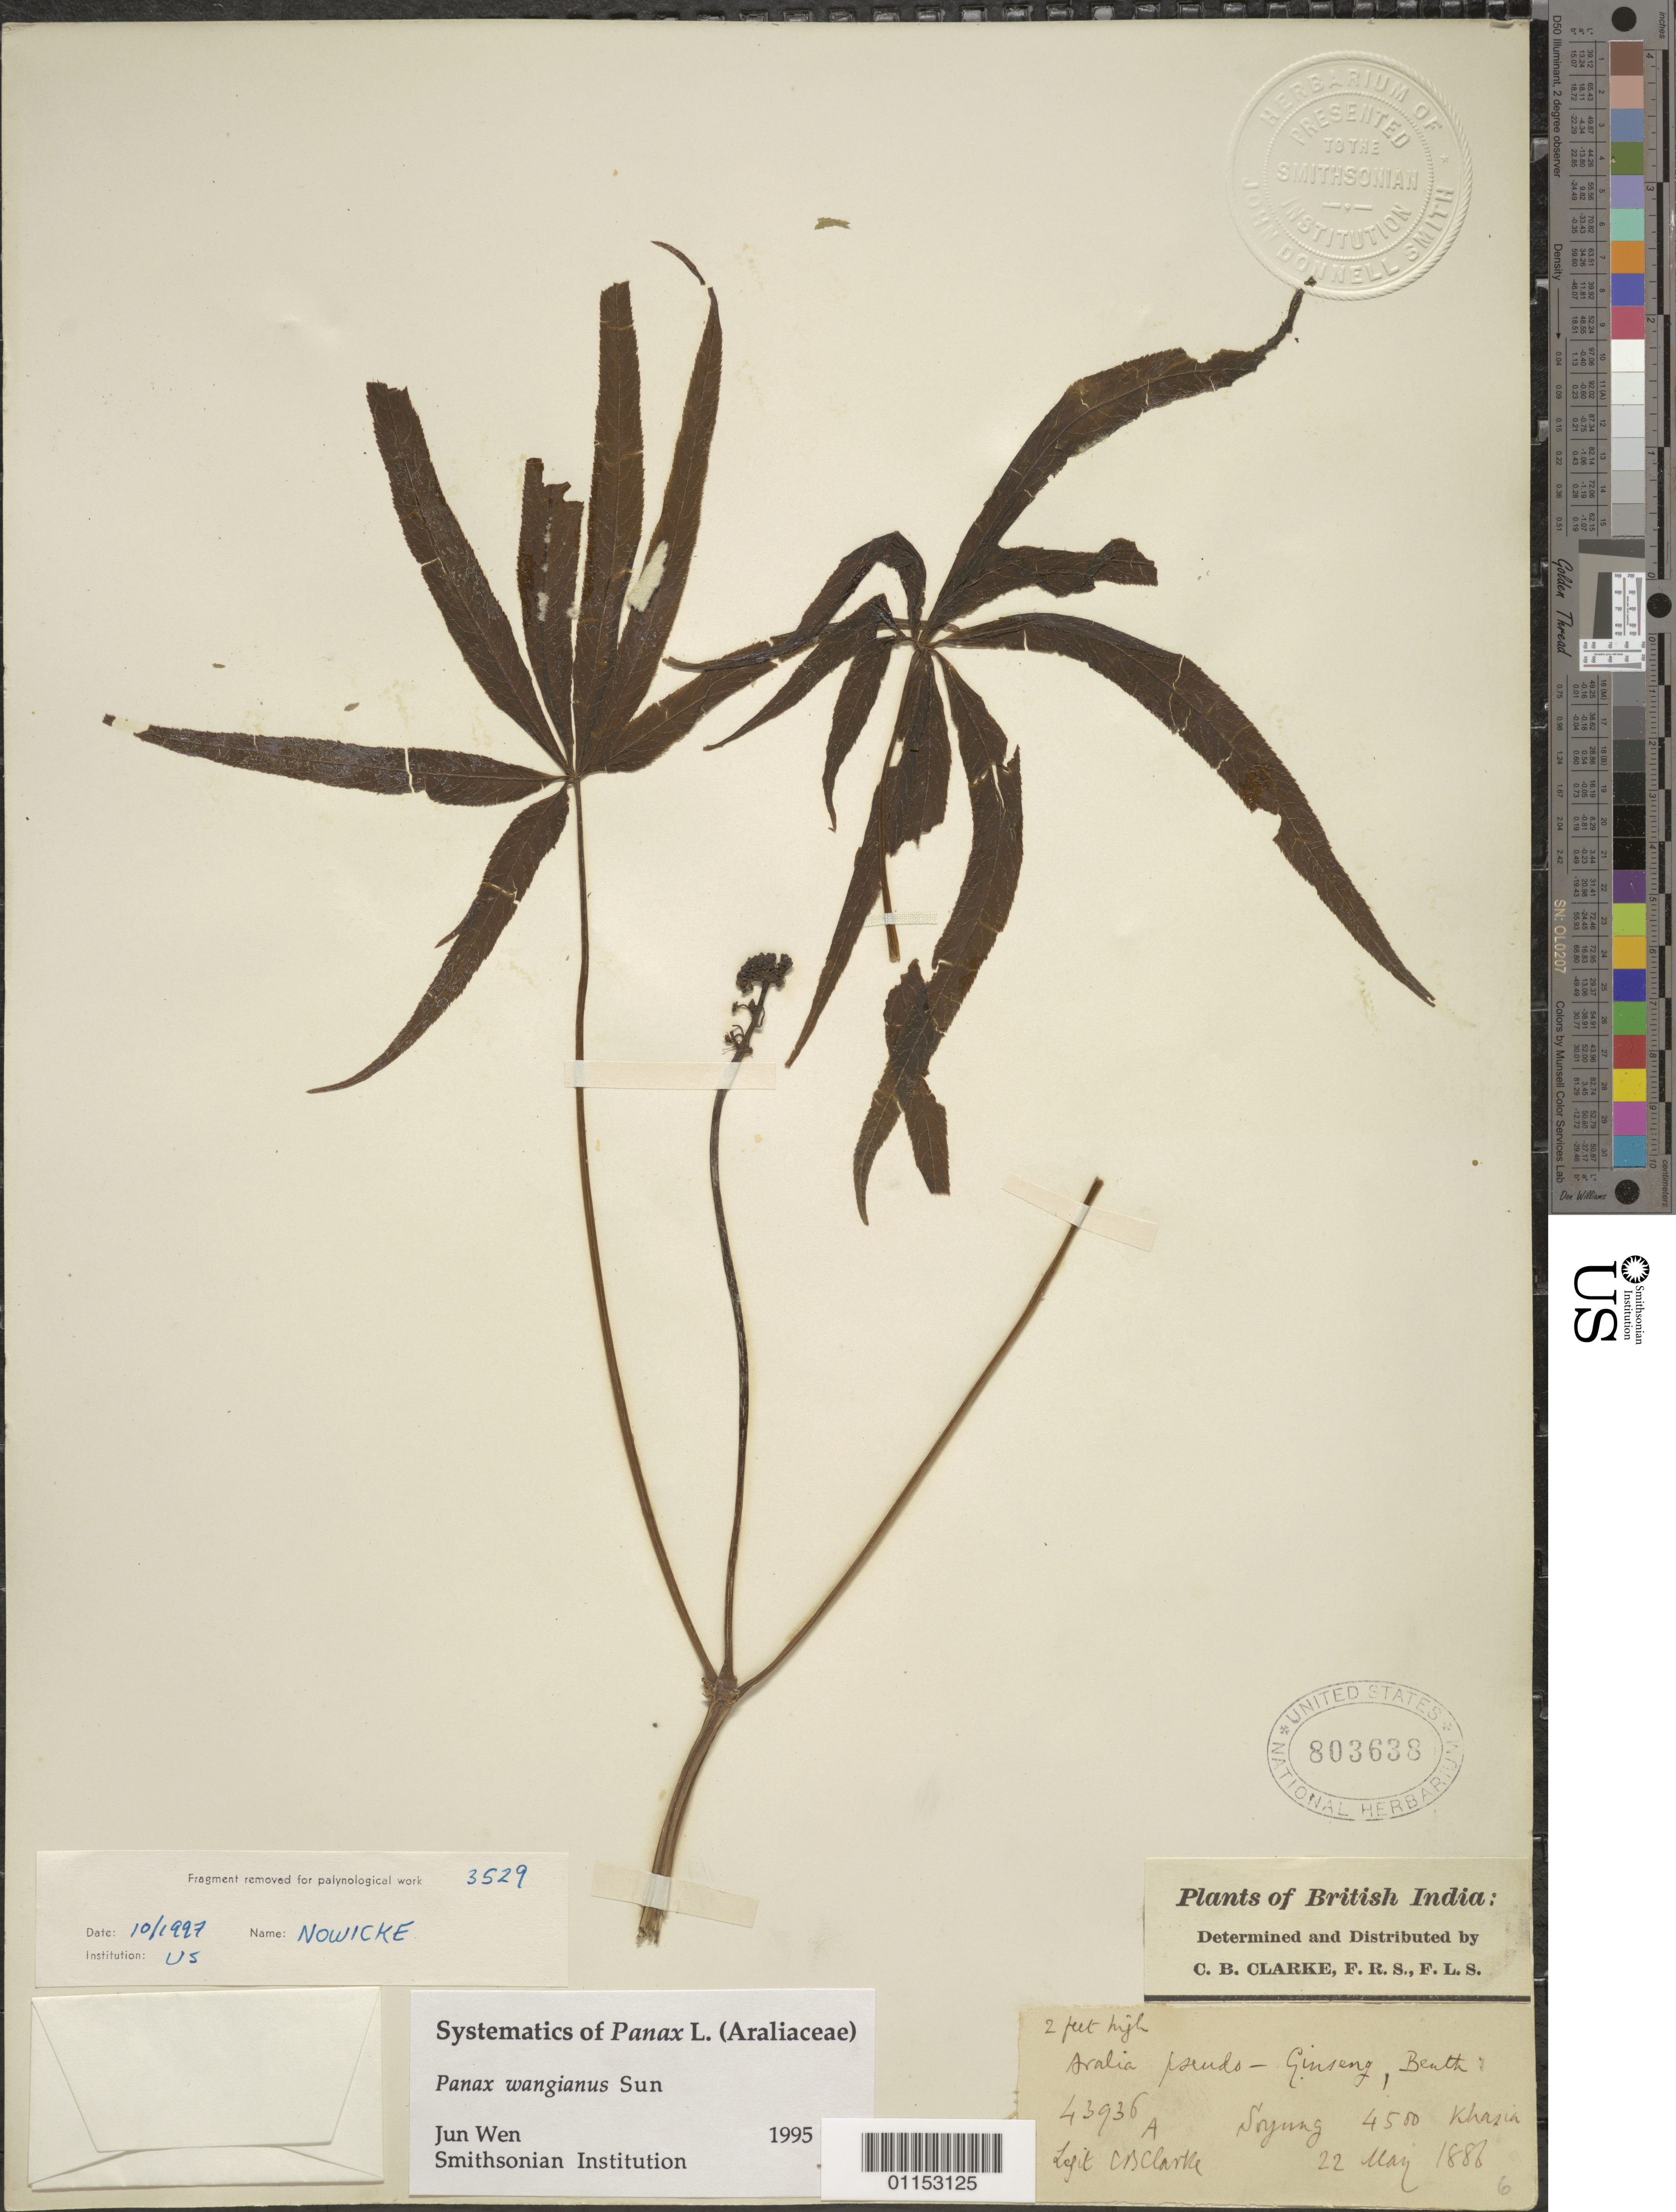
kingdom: Plantae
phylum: Tracheophyta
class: Magnoliopsida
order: Apiales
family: Araliaceae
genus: Panax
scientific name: Panax wangianum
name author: S.C. Sun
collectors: C. B. Clarke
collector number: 43936 A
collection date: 1886-05-22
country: India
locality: British India. Soyung. Khasia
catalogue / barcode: US 803638